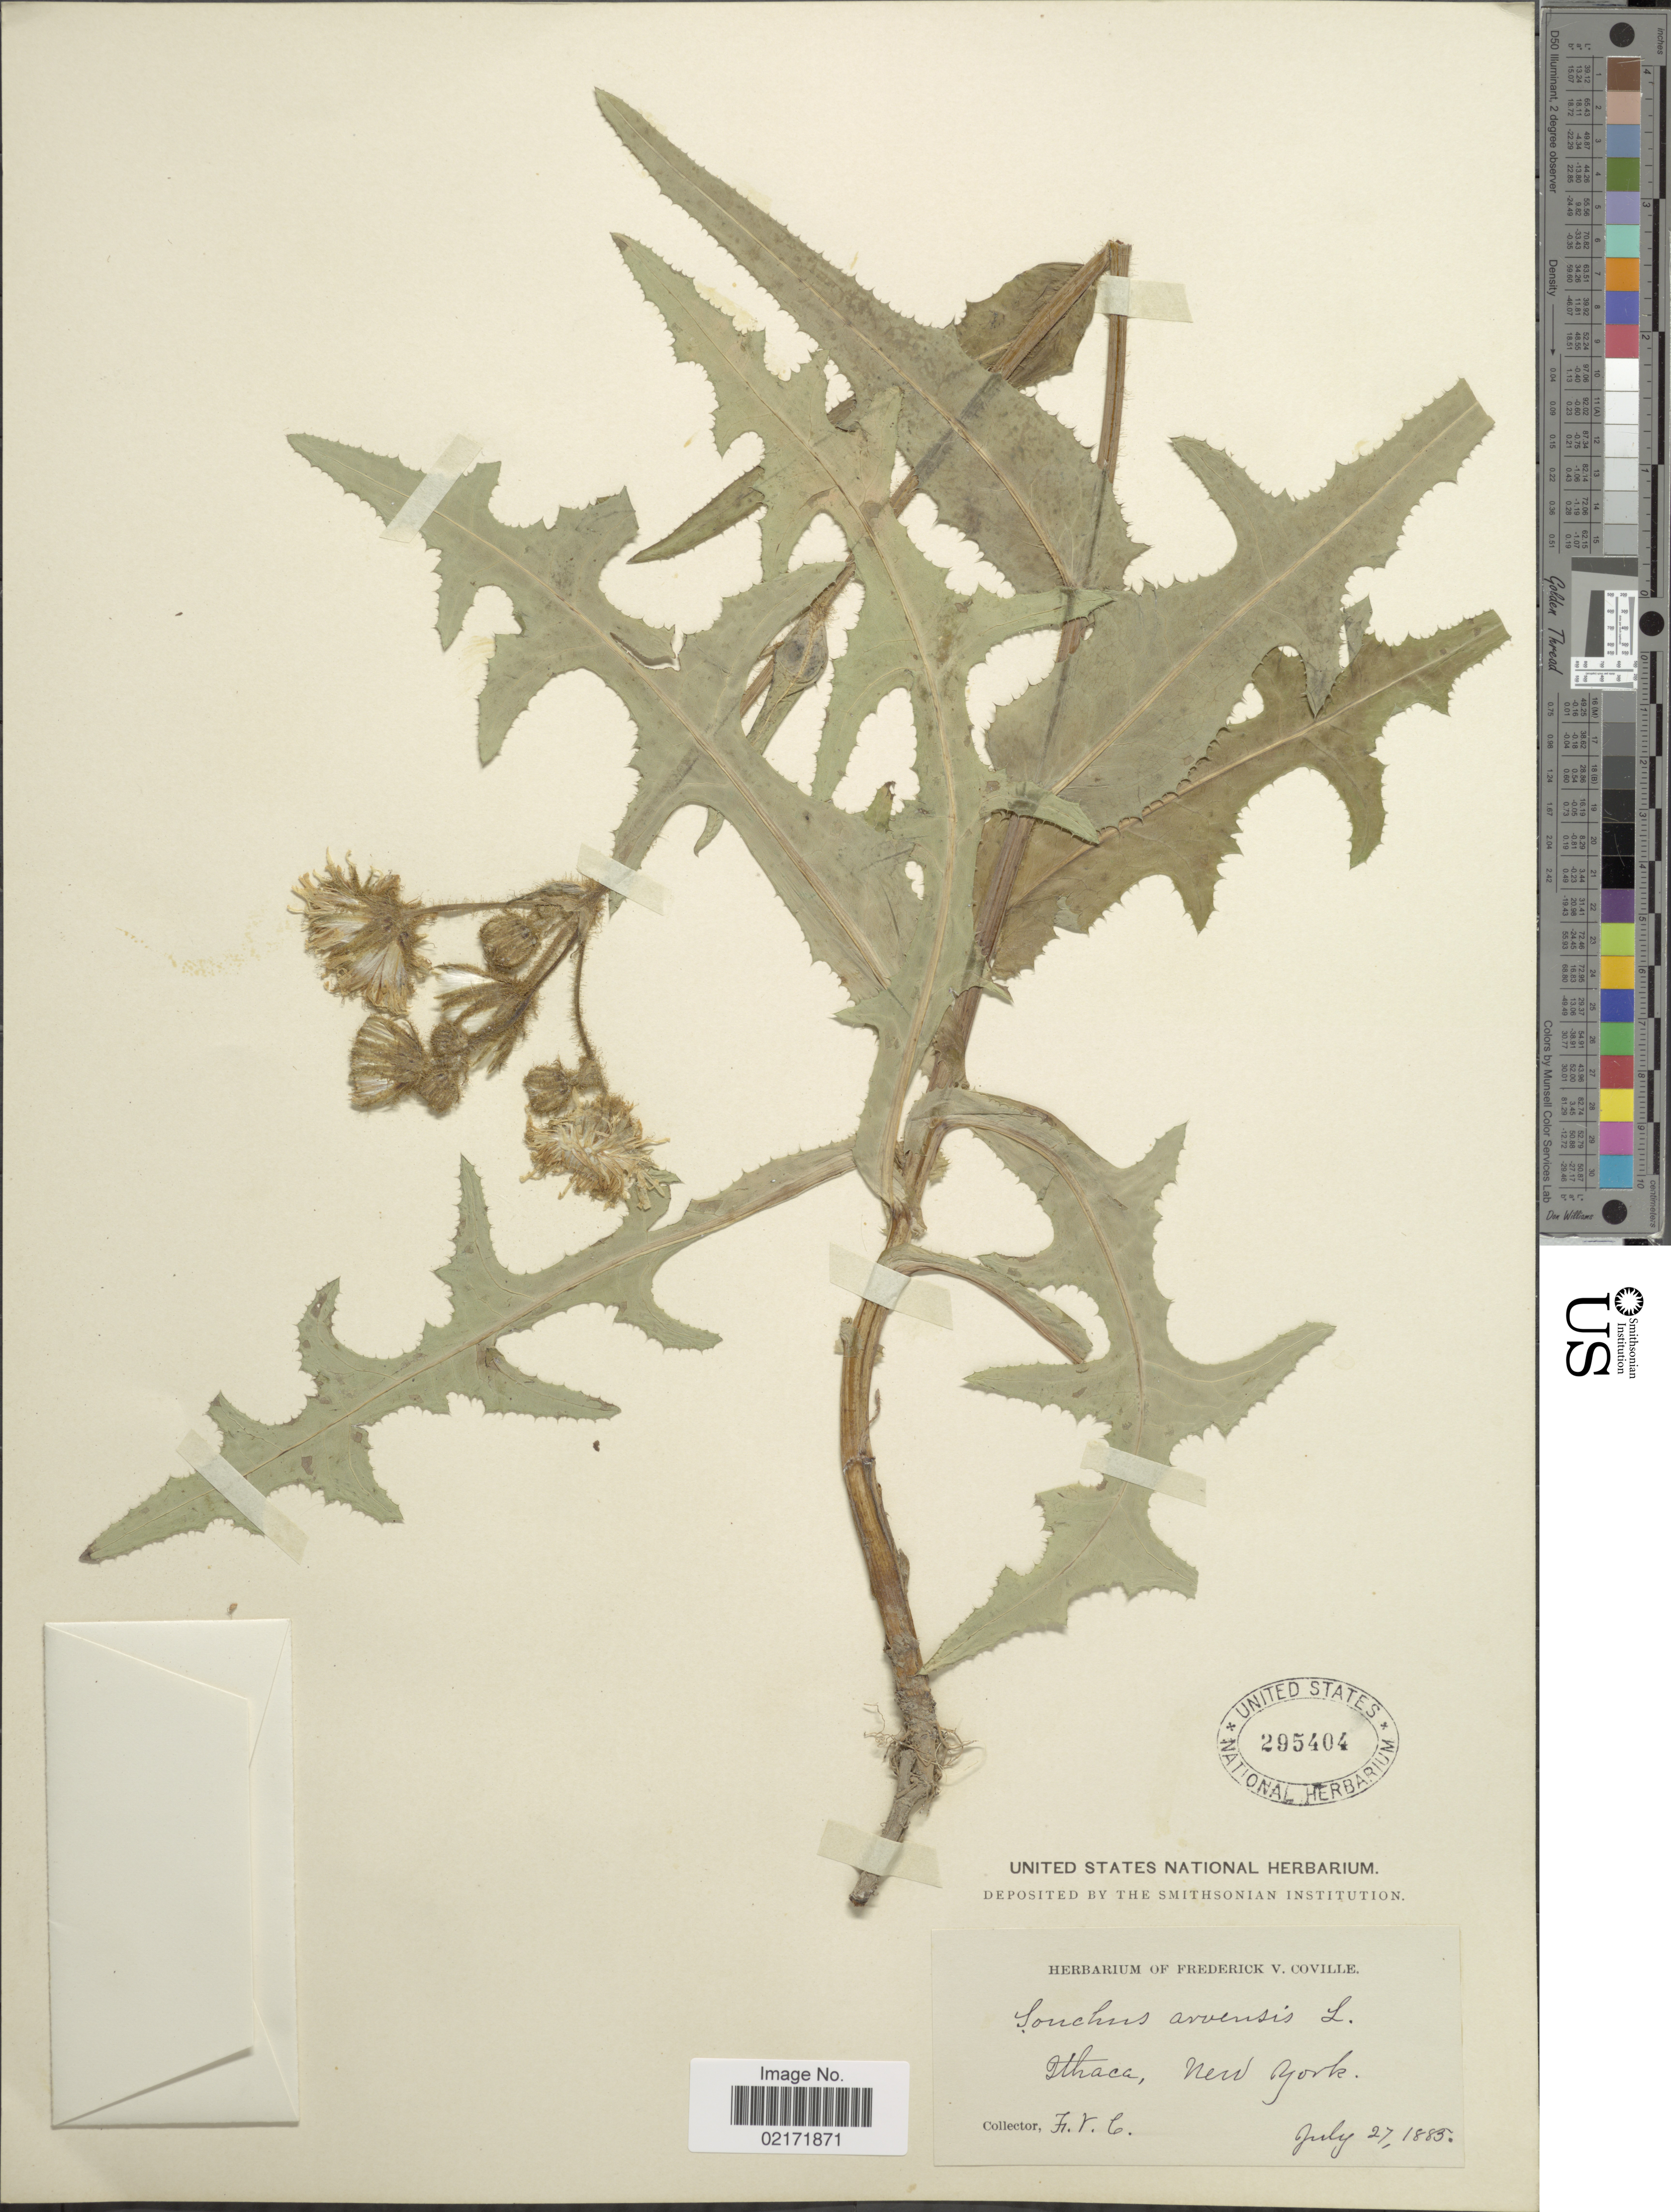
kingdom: Plantae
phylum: Tracheophyta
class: Magnoliopsida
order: Asterales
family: Asteraceae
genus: Sonchus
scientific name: Sonchus arvensis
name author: L.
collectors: F. V. Coville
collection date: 1885-07-27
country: United States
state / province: New York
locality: Ithaca.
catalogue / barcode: US 295404